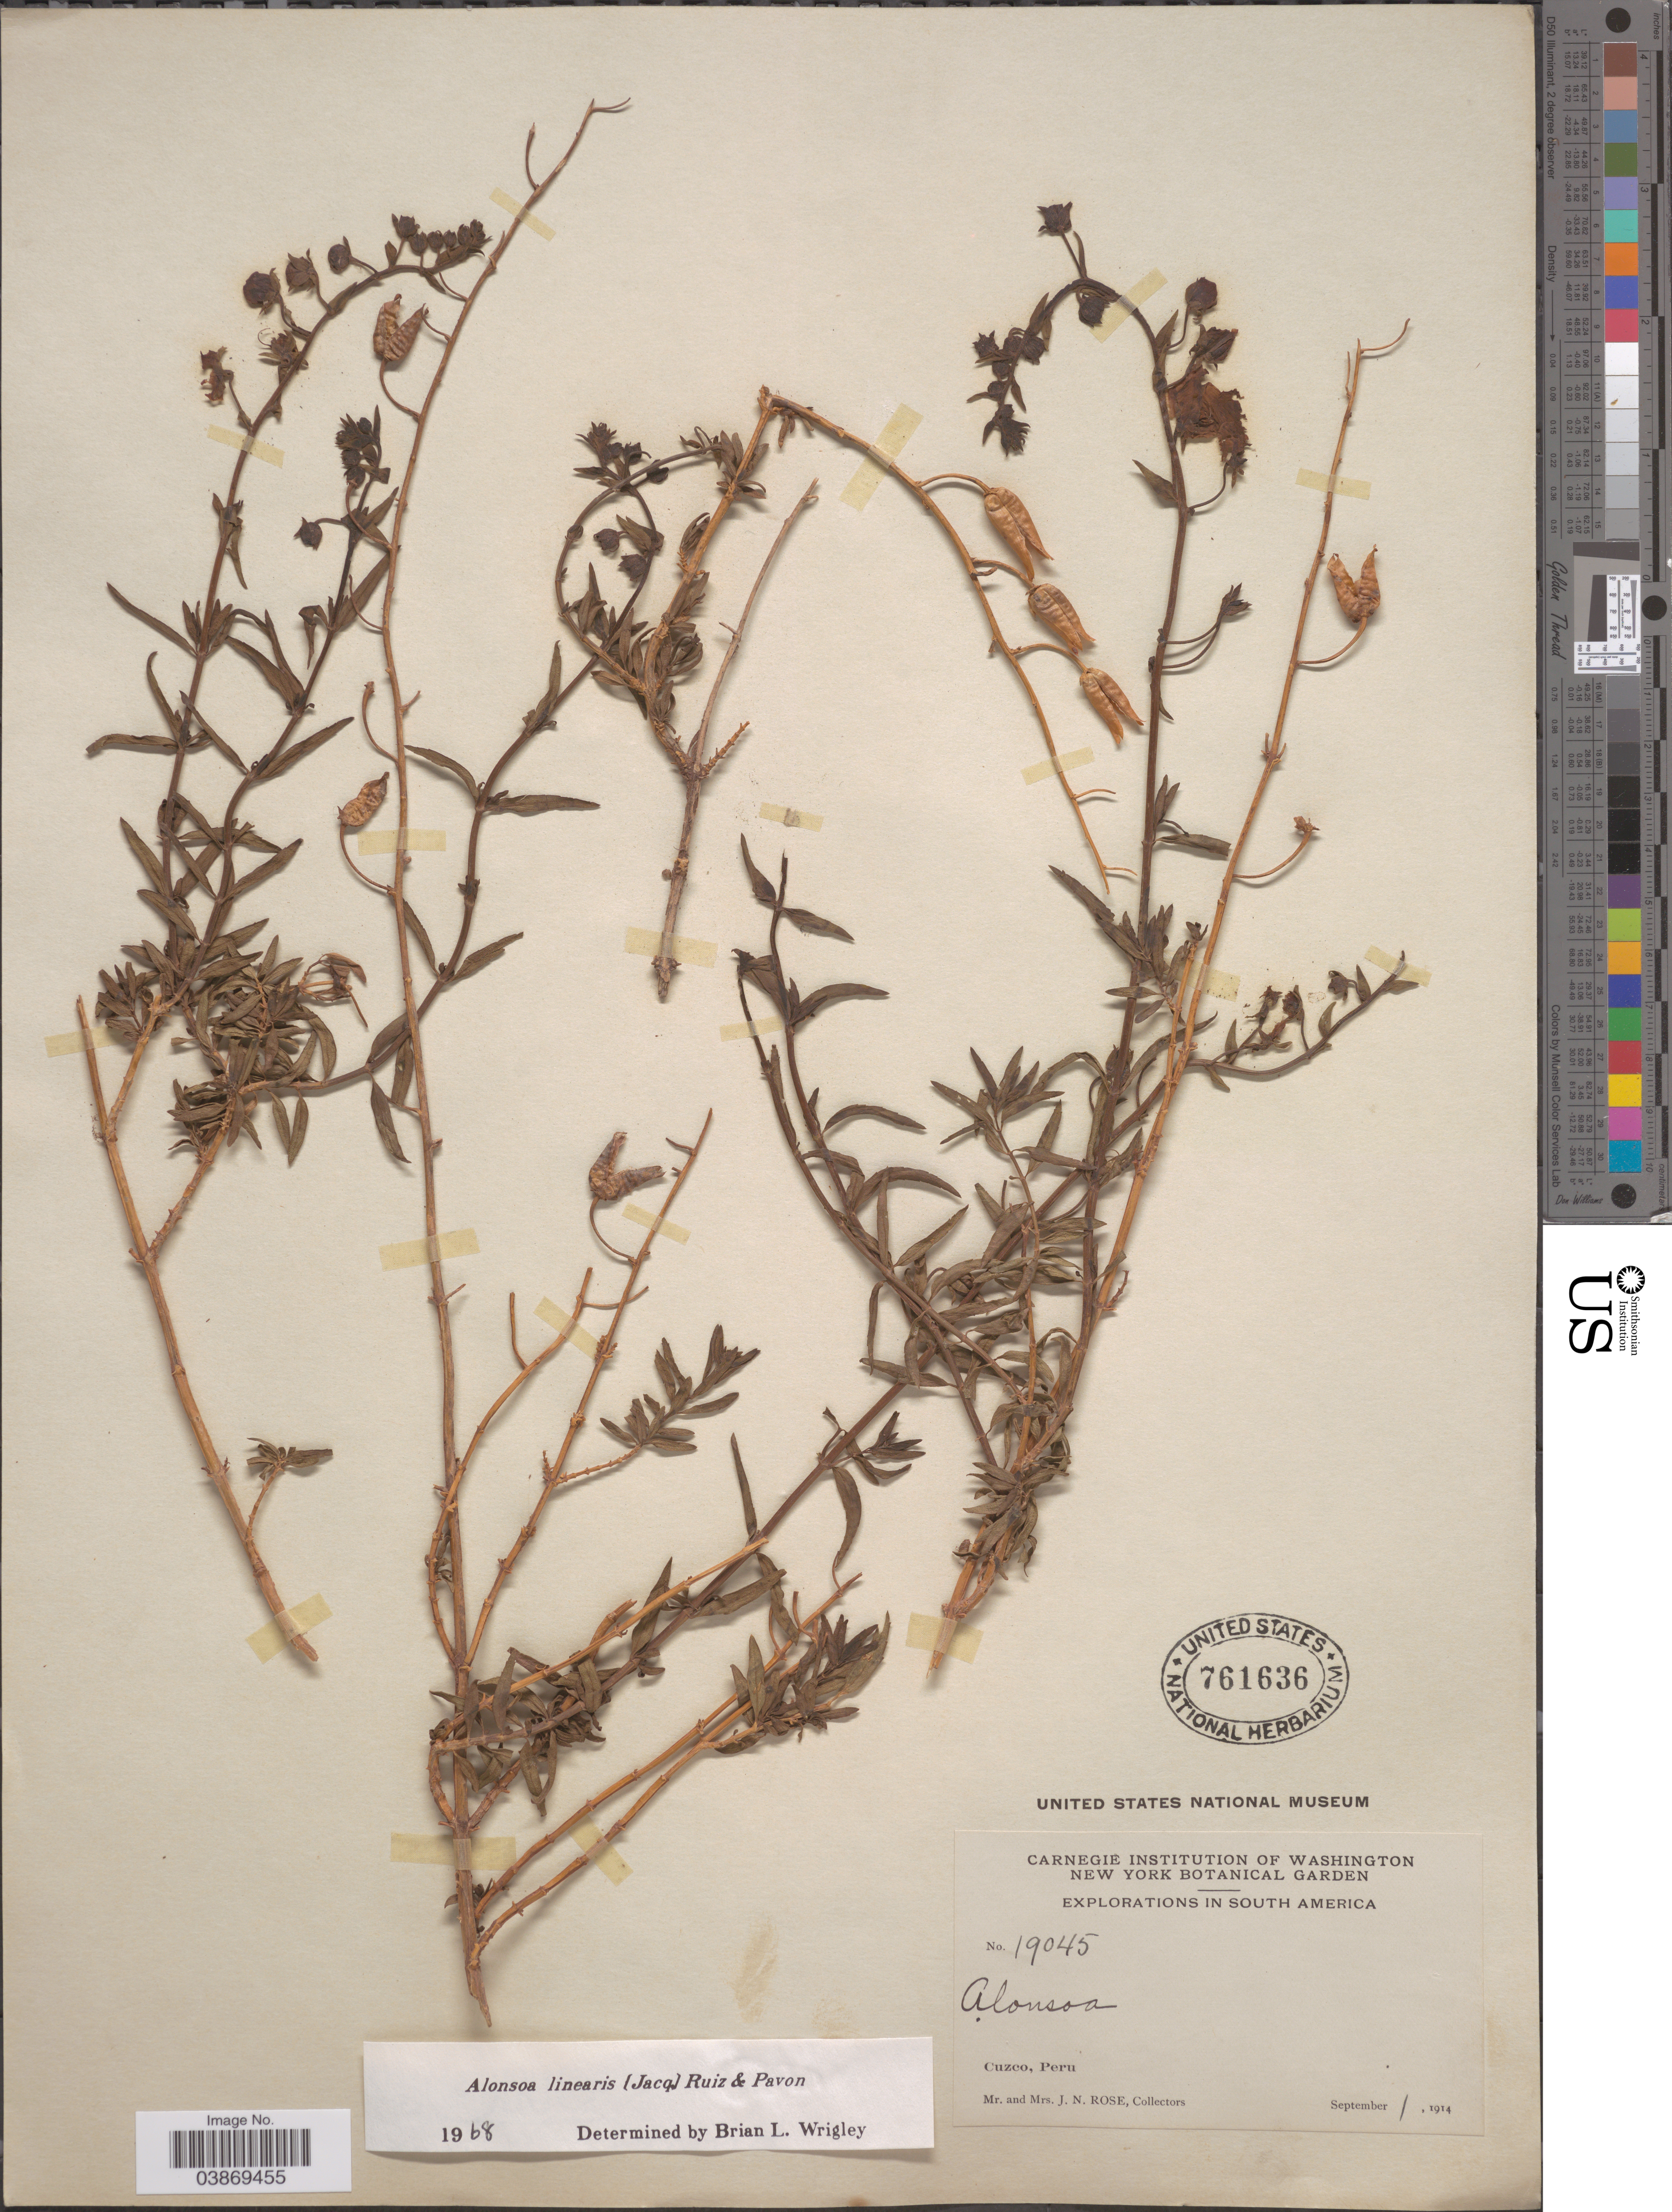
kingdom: Plantae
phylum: Tracheophyta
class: Magnoliopsida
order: Lamiales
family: Scrophulariaceae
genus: Alonsoa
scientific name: Alonsoa linearis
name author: (Jacq.) Ruiz & Pav.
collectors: J. N. Rose & L. B. Rose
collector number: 19045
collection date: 1914-09-01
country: Peru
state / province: Cusco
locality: Cuzco.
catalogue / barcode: US 761636